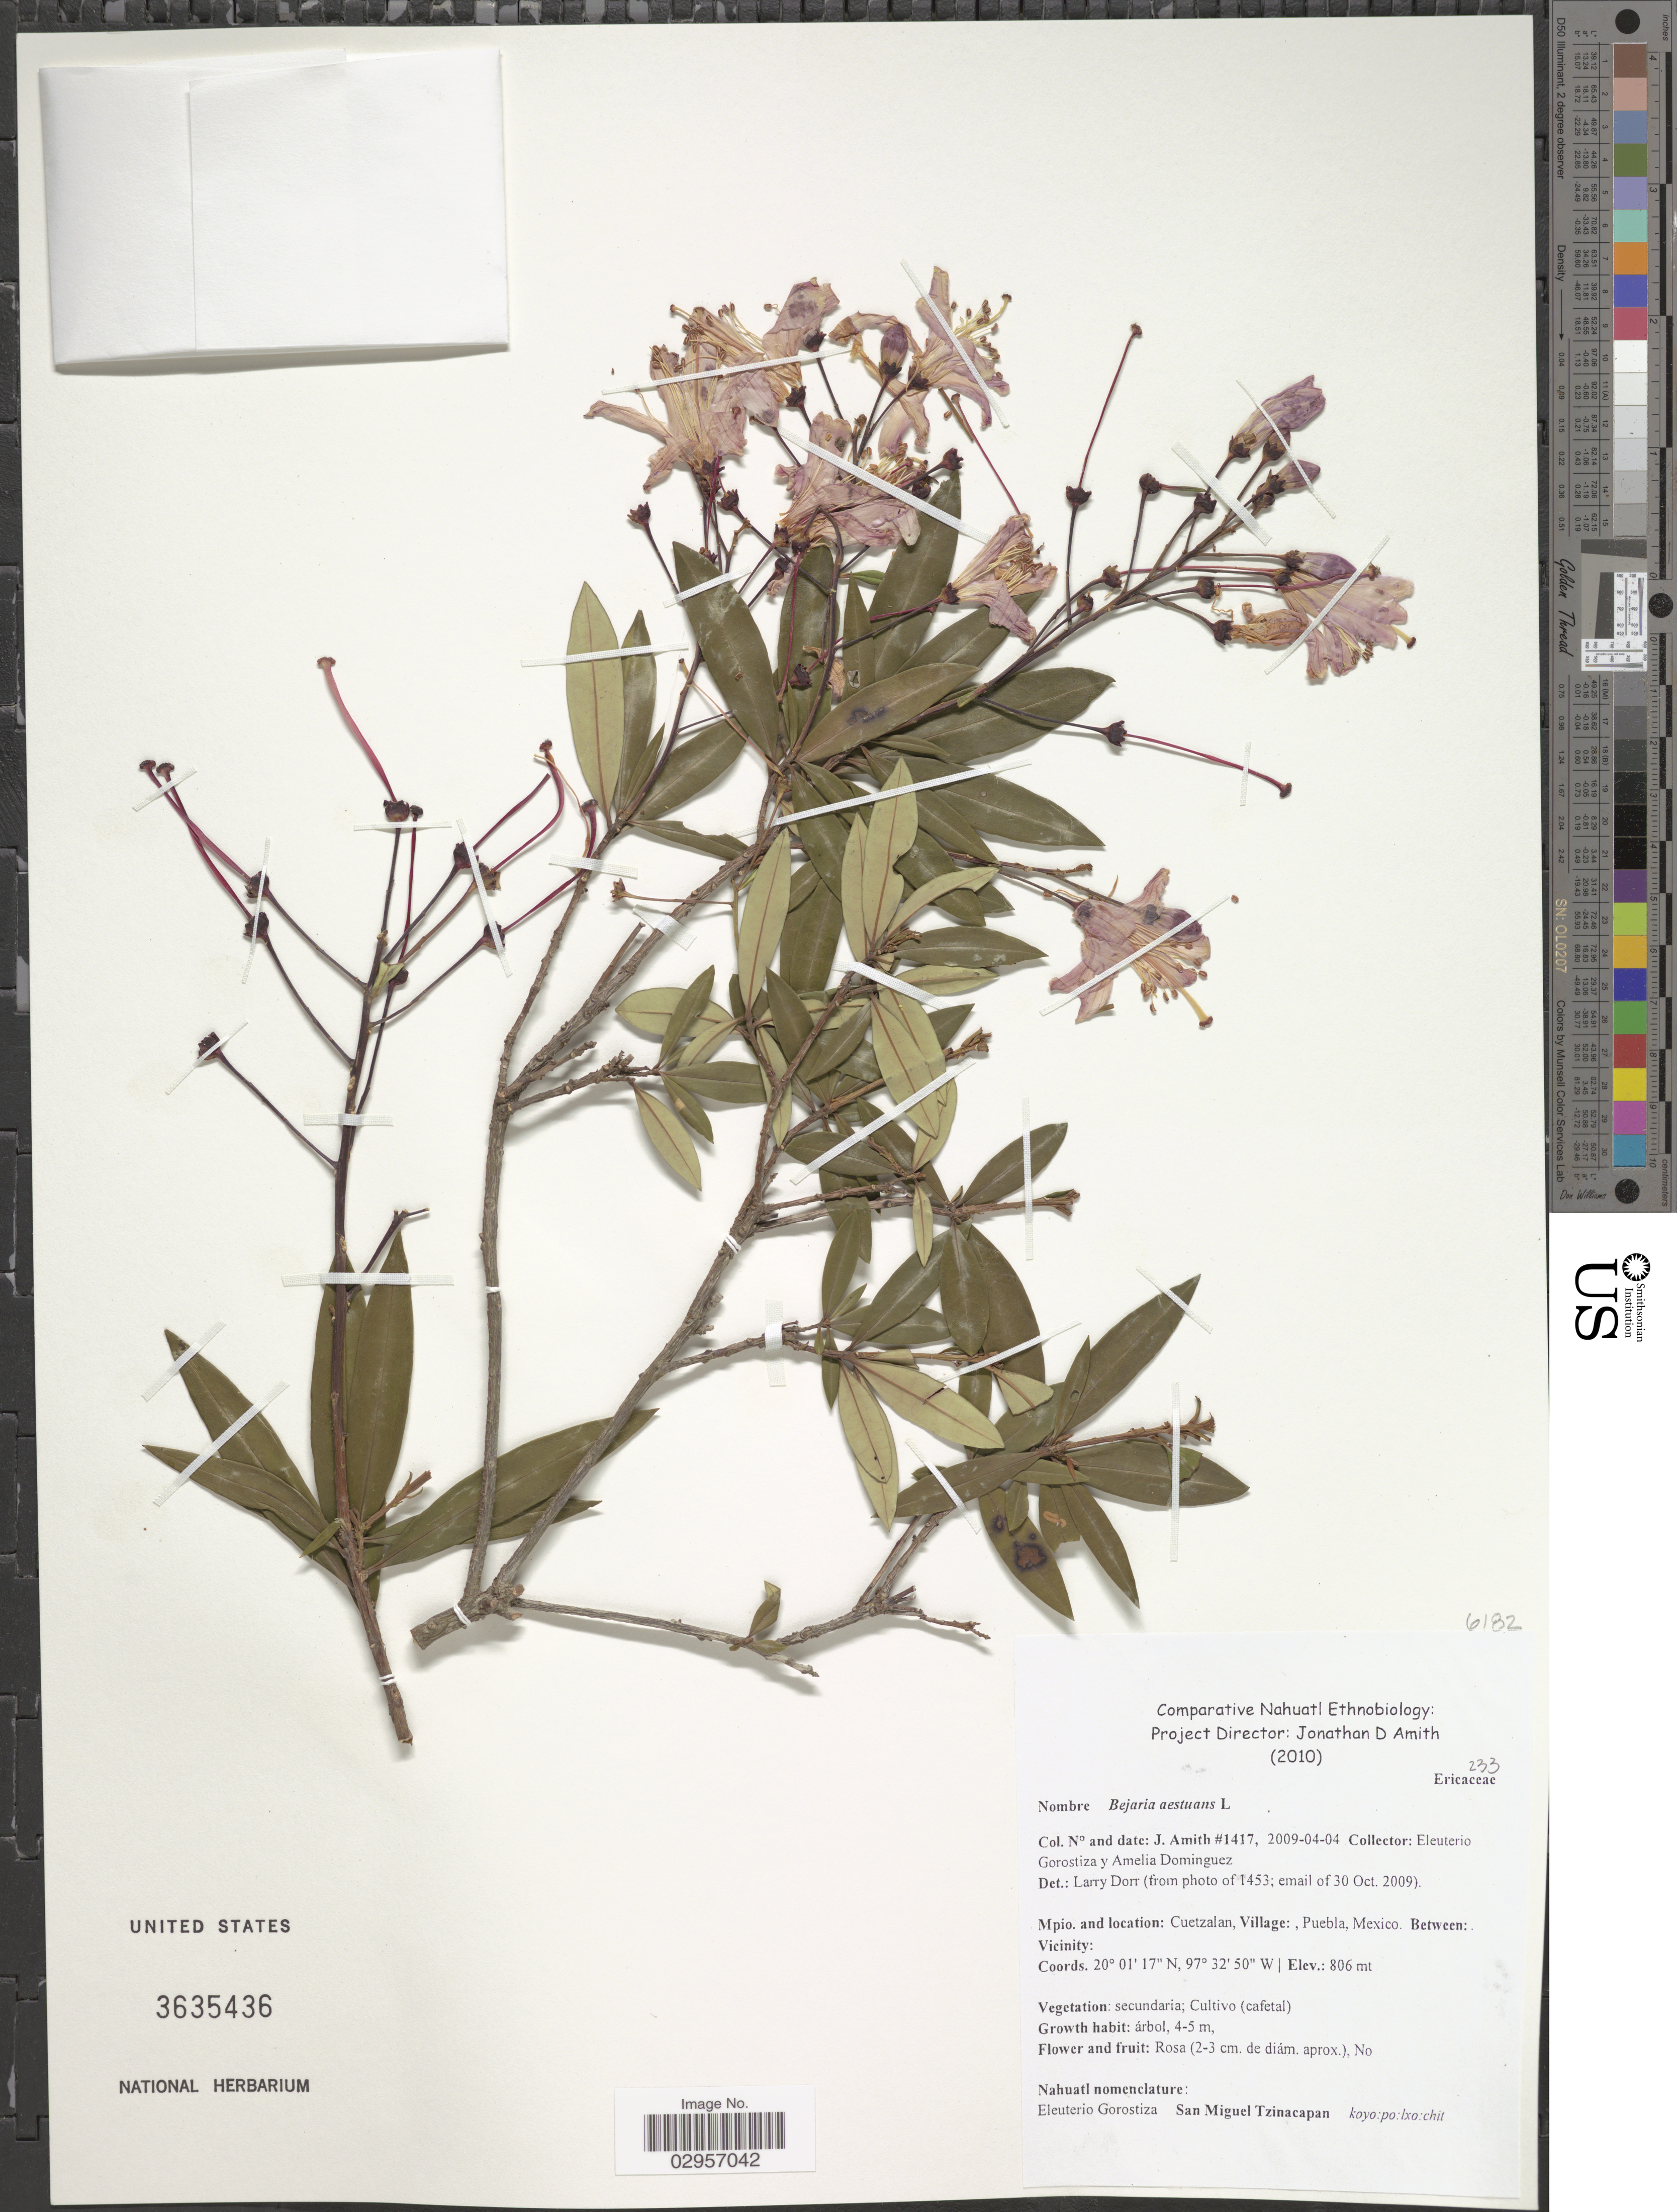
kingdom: Plantae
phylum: Tracheophyta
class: Magnoliopsida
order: Ericales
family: Ericaceae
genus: Befaria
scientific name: Befaria aestuans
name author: Mutis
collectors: J. D. Amith, E. Gorostiza S. & A. Dominguez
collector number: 1417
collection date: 2009-04-04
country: Mexico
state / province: Puebla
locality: Mpio.: Cuetzalan, Village: Puebla, Mexico.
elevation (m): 806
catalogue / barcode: US 3635436